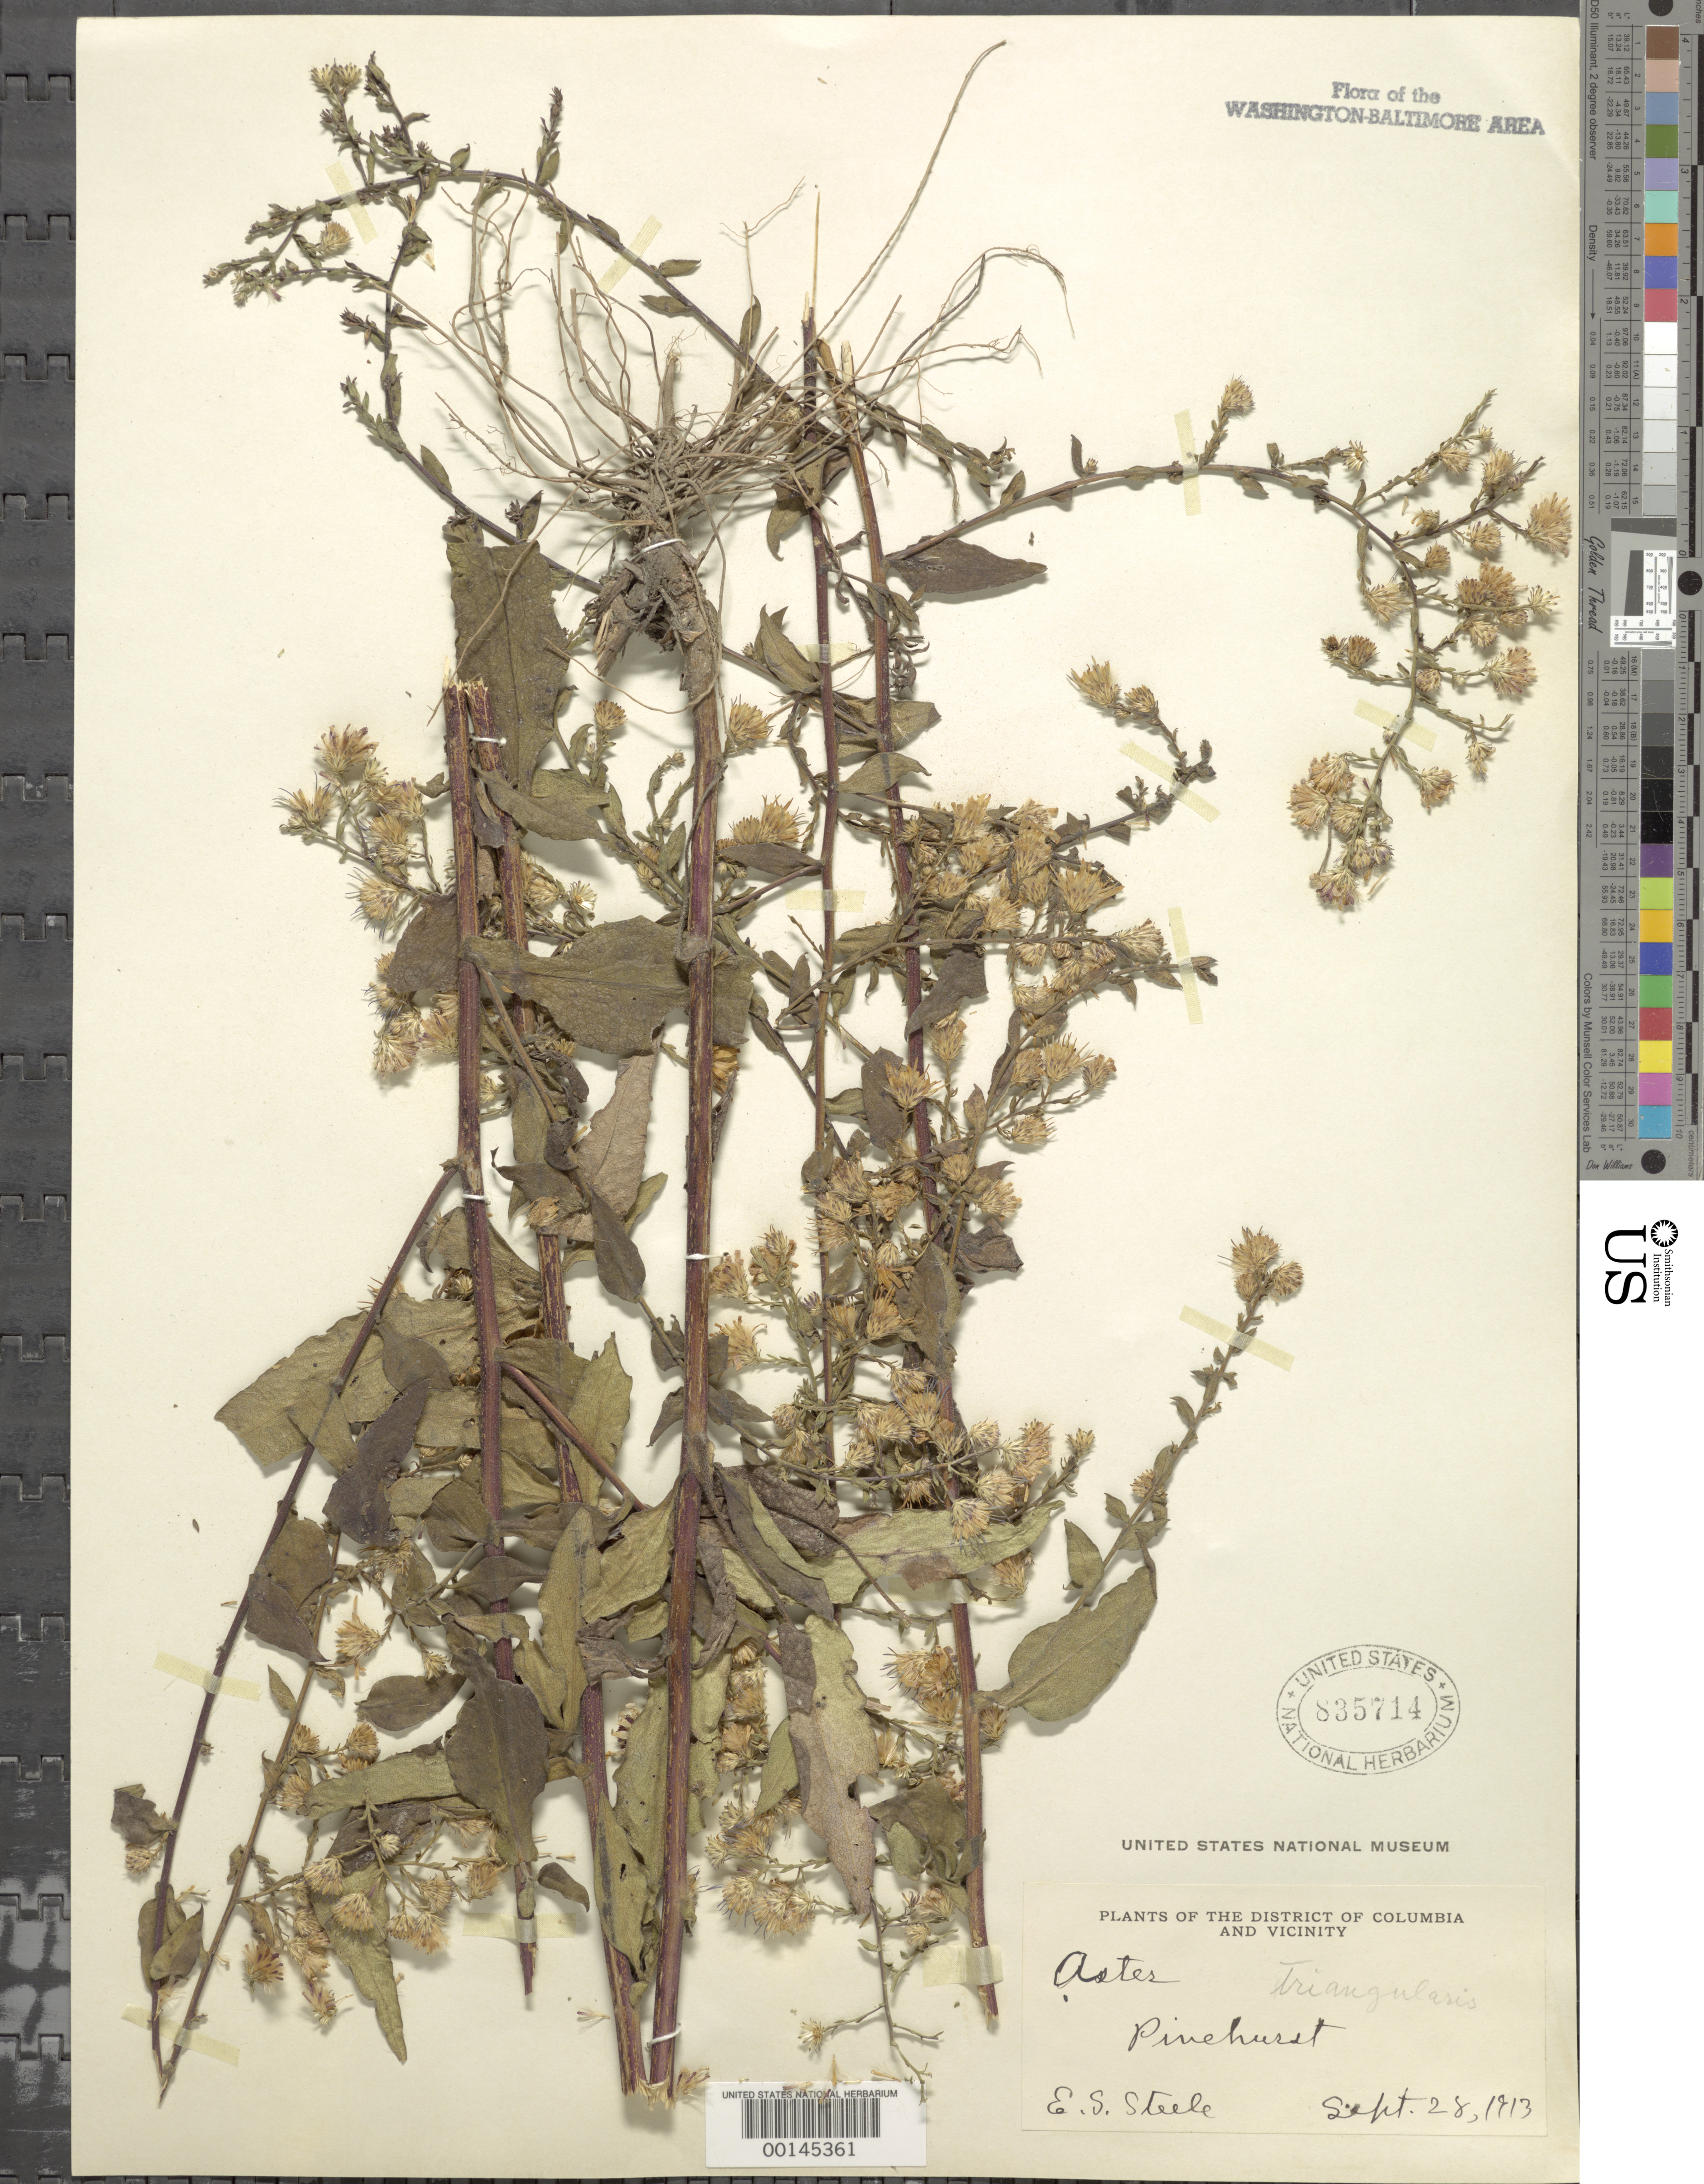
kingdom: Plantae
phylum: Tracheophyta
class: Magnoliopsida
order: Asterales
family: Asteraceae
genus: Symphyotrichum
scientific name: Symphyotrichum undulatum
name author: (L.) G.L. Nesom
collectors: E. Steele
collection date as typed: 28 Sep 1913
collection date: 1913-09-28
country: United States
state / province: District of Columbia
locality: Pinehurst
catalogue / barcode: US 835714